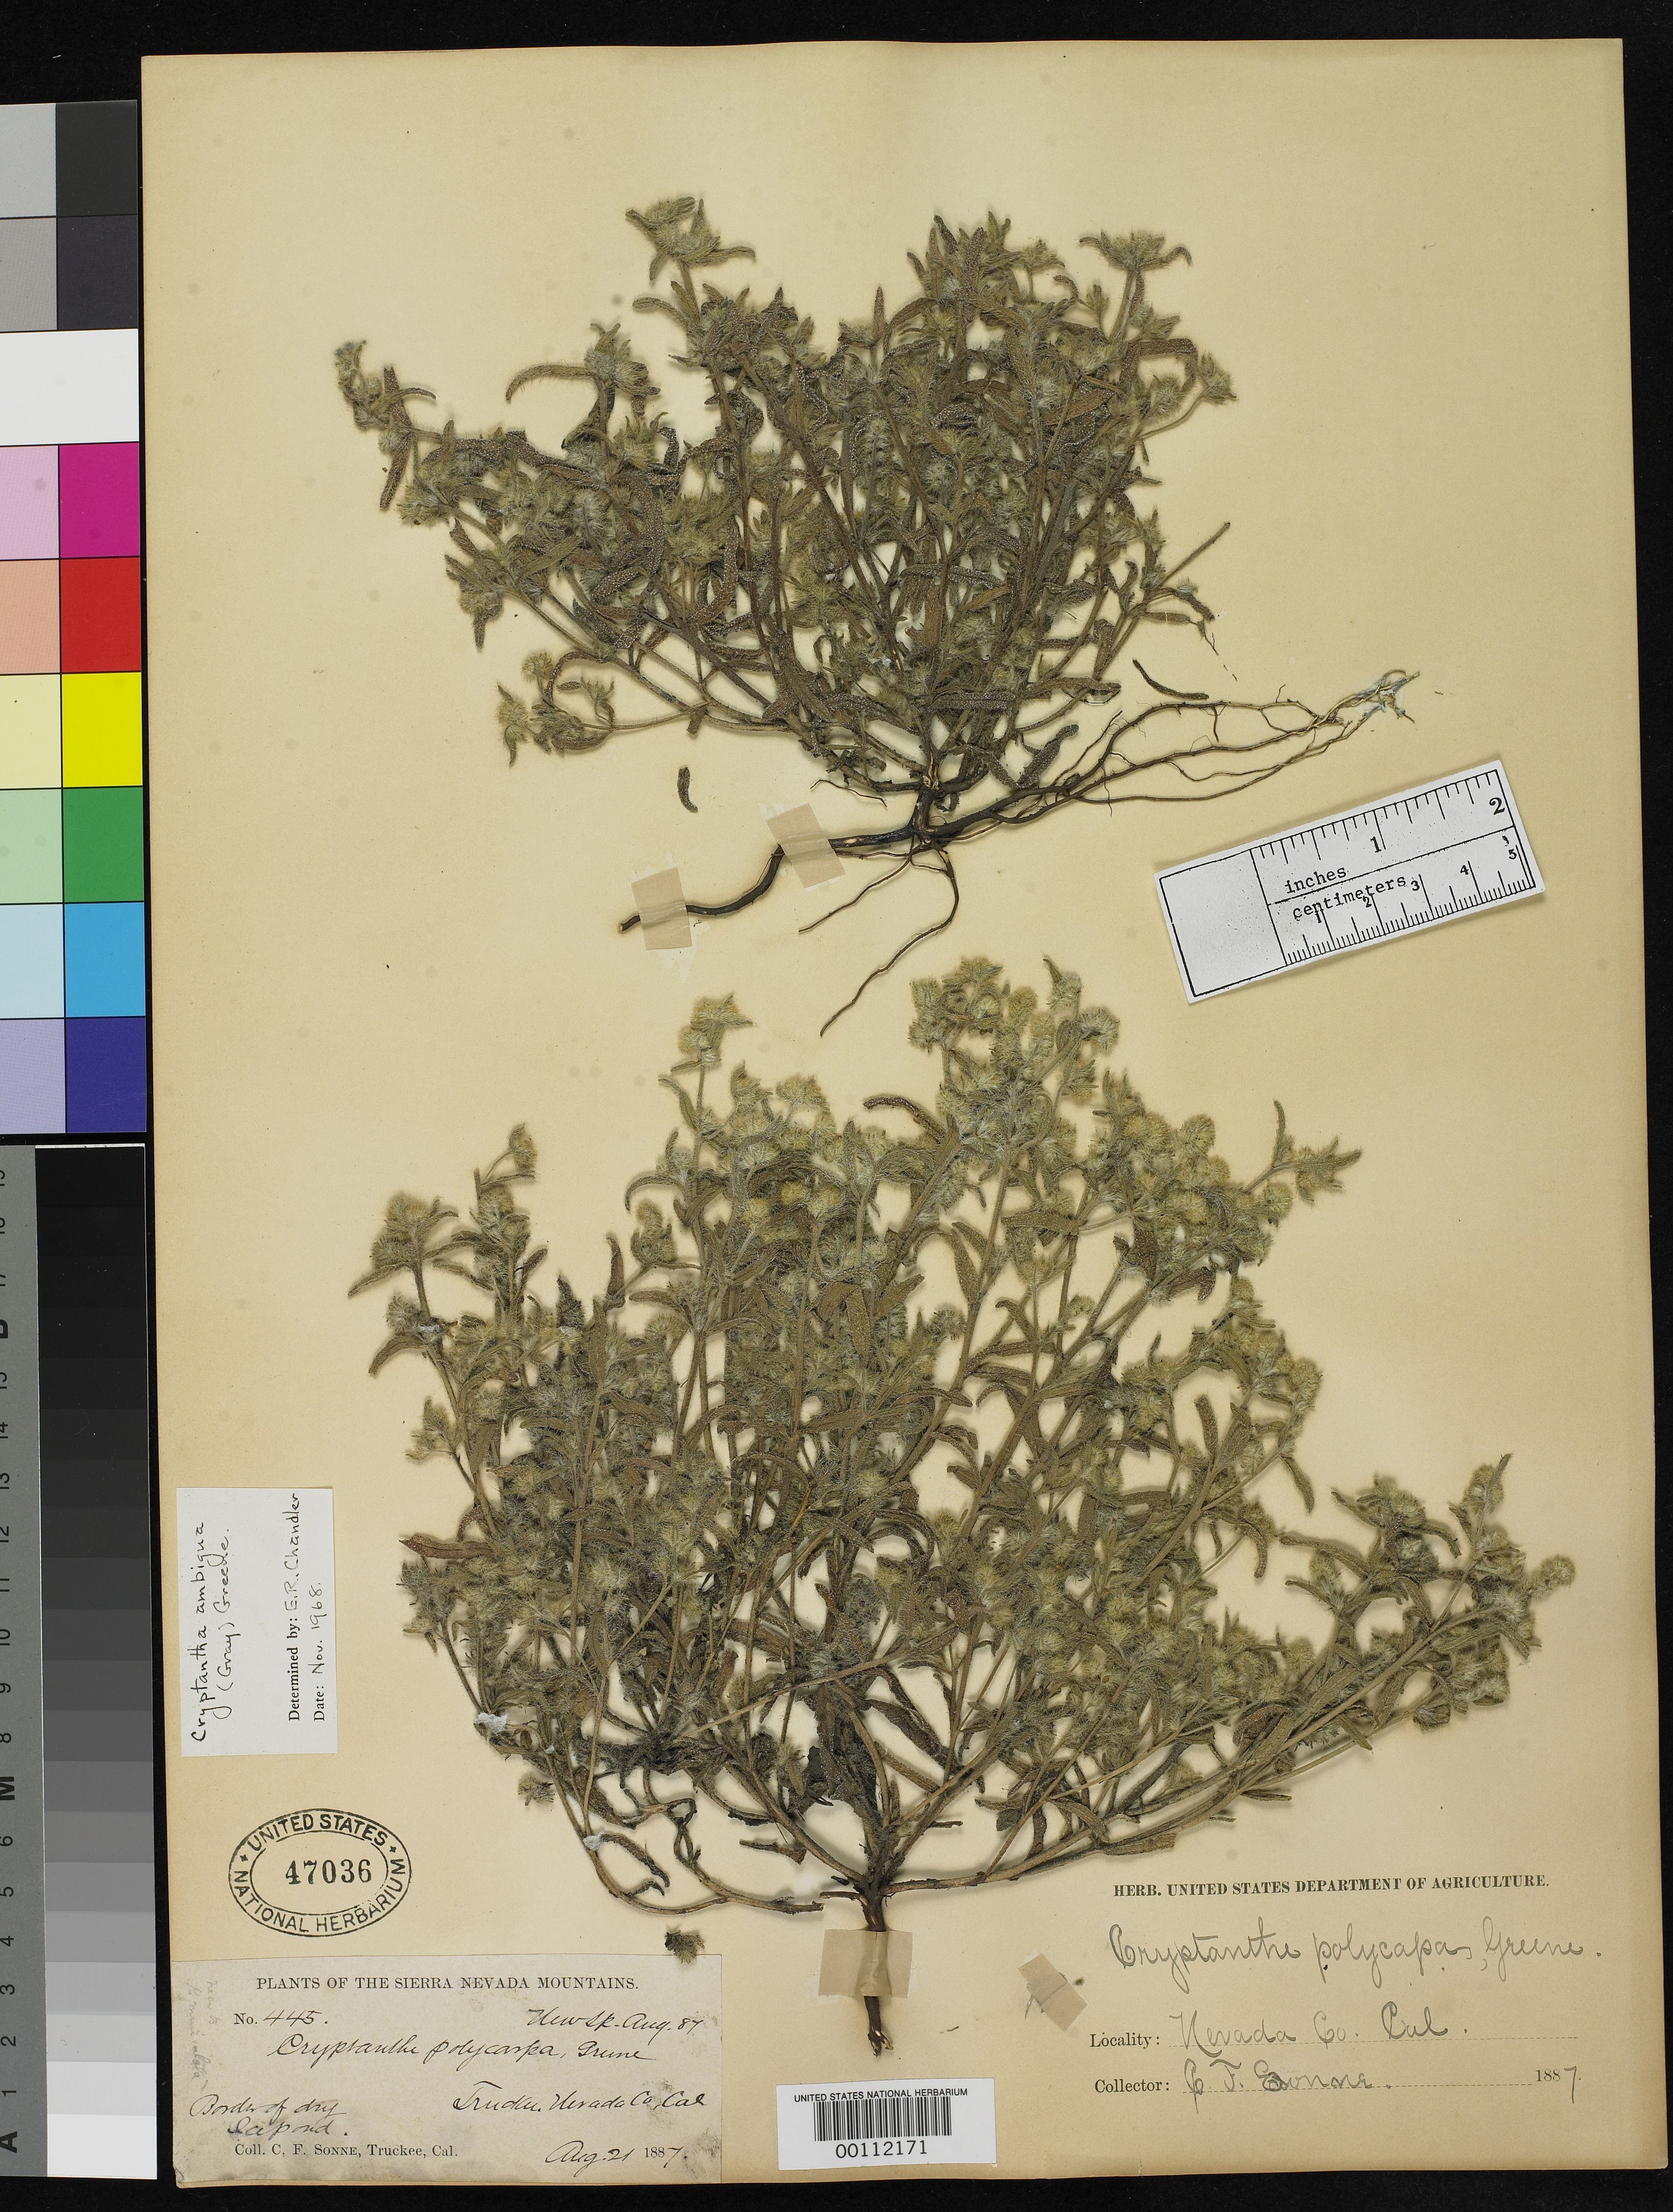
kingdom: Plantae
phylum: Tracheophyta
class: Magnoliopsida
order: Boraginales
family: Boraginaceae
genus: Cryptantha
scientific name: Cryptantha polycarpa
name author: Greene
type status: Isosyntype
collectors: C. Sonne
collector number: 445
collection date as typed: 21 Aug 1887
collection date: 1887-08-21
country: United States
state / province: California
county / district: Nevada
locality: Tahoe Ice Company's pond, two miles below Truckee.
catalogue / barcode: US 47036